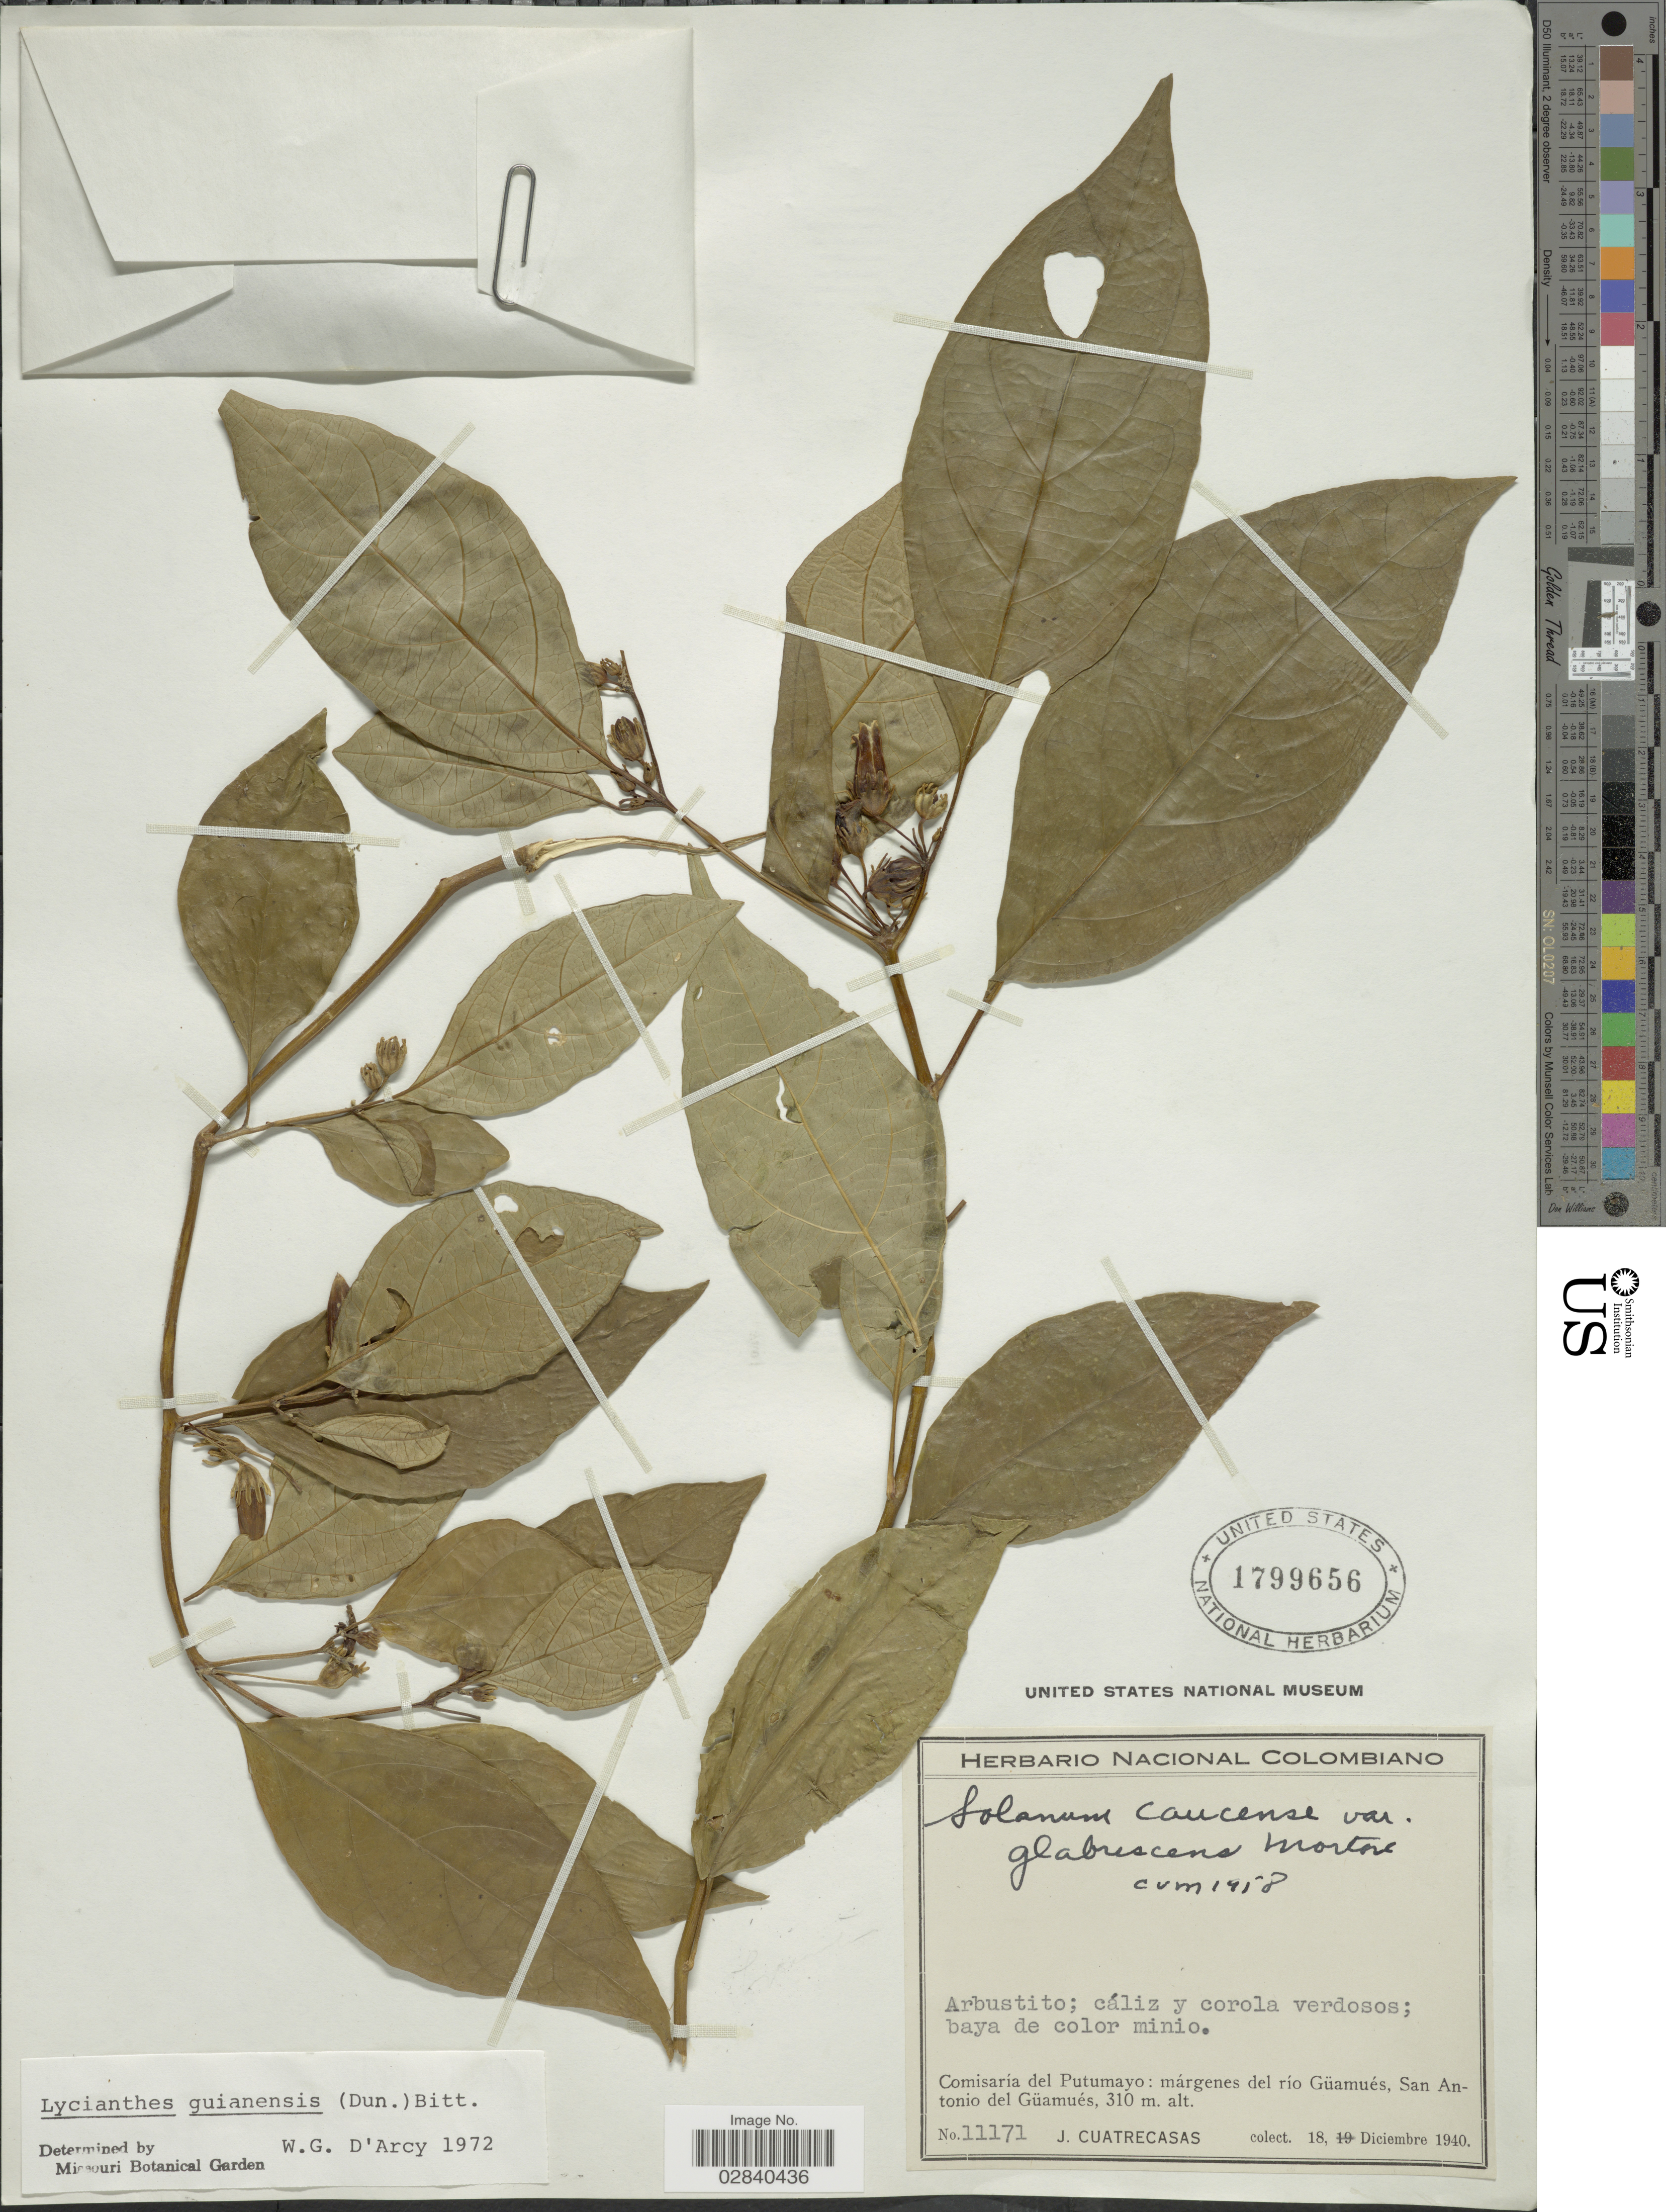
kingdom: Plantae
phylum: Tracheophyta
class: Magnoliopsida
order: Solanales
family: Solanaceae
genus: Lycianthes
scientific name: Lycianthes pauciflora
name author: (Vahl) Bitter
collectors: J. Cuatrecasas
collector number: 11171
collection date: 1940-12-18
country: Colombia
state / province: Putumayo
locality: Comisaría del Putumayo: márgenes del río Güamués, San Antonio del Güamués.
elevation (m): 310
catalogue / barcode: US 1799656